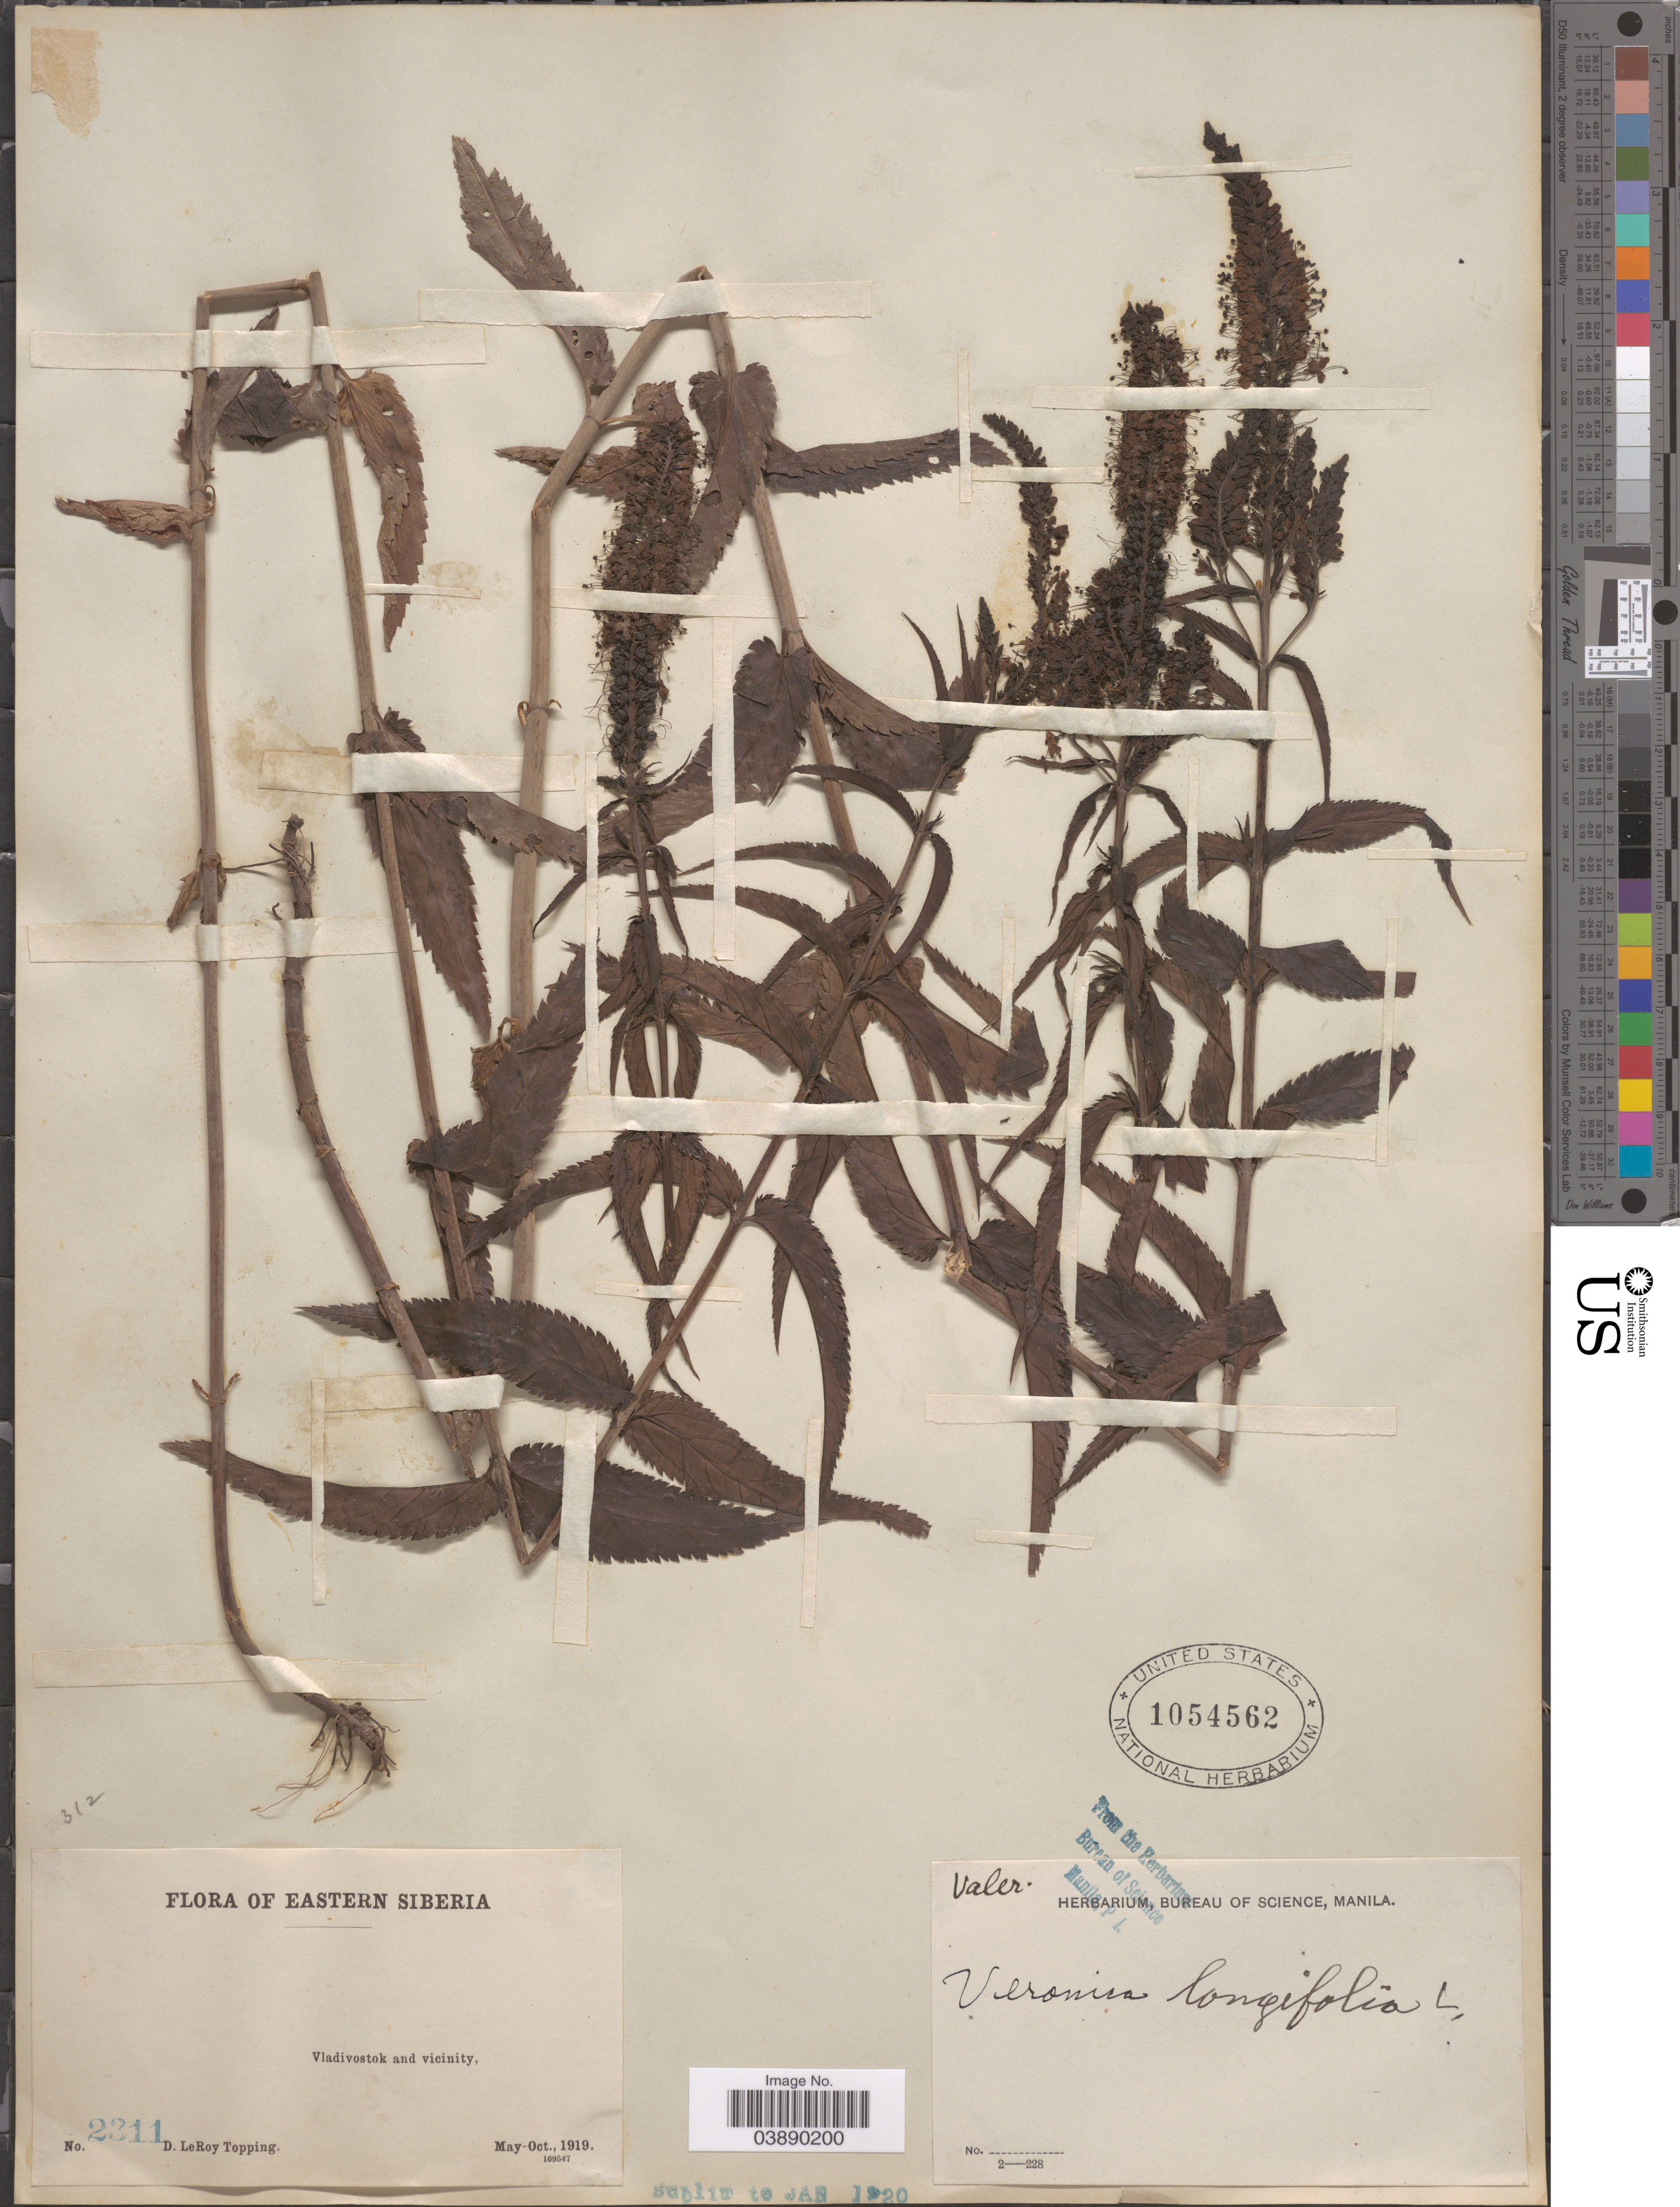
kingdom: Plantae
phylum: Tracheophyta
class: Magnoliopsida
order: Lamiales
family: Plantaginaceae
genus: Veronica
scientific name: Veronica longifolia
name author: L.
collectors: D. L. Topping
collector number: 2311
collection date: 1919-05/1919-10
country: Russian Federation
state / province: Primorsky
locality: Eastern Siberia. Vladivostok and vicinity.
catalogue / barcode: US 1054562